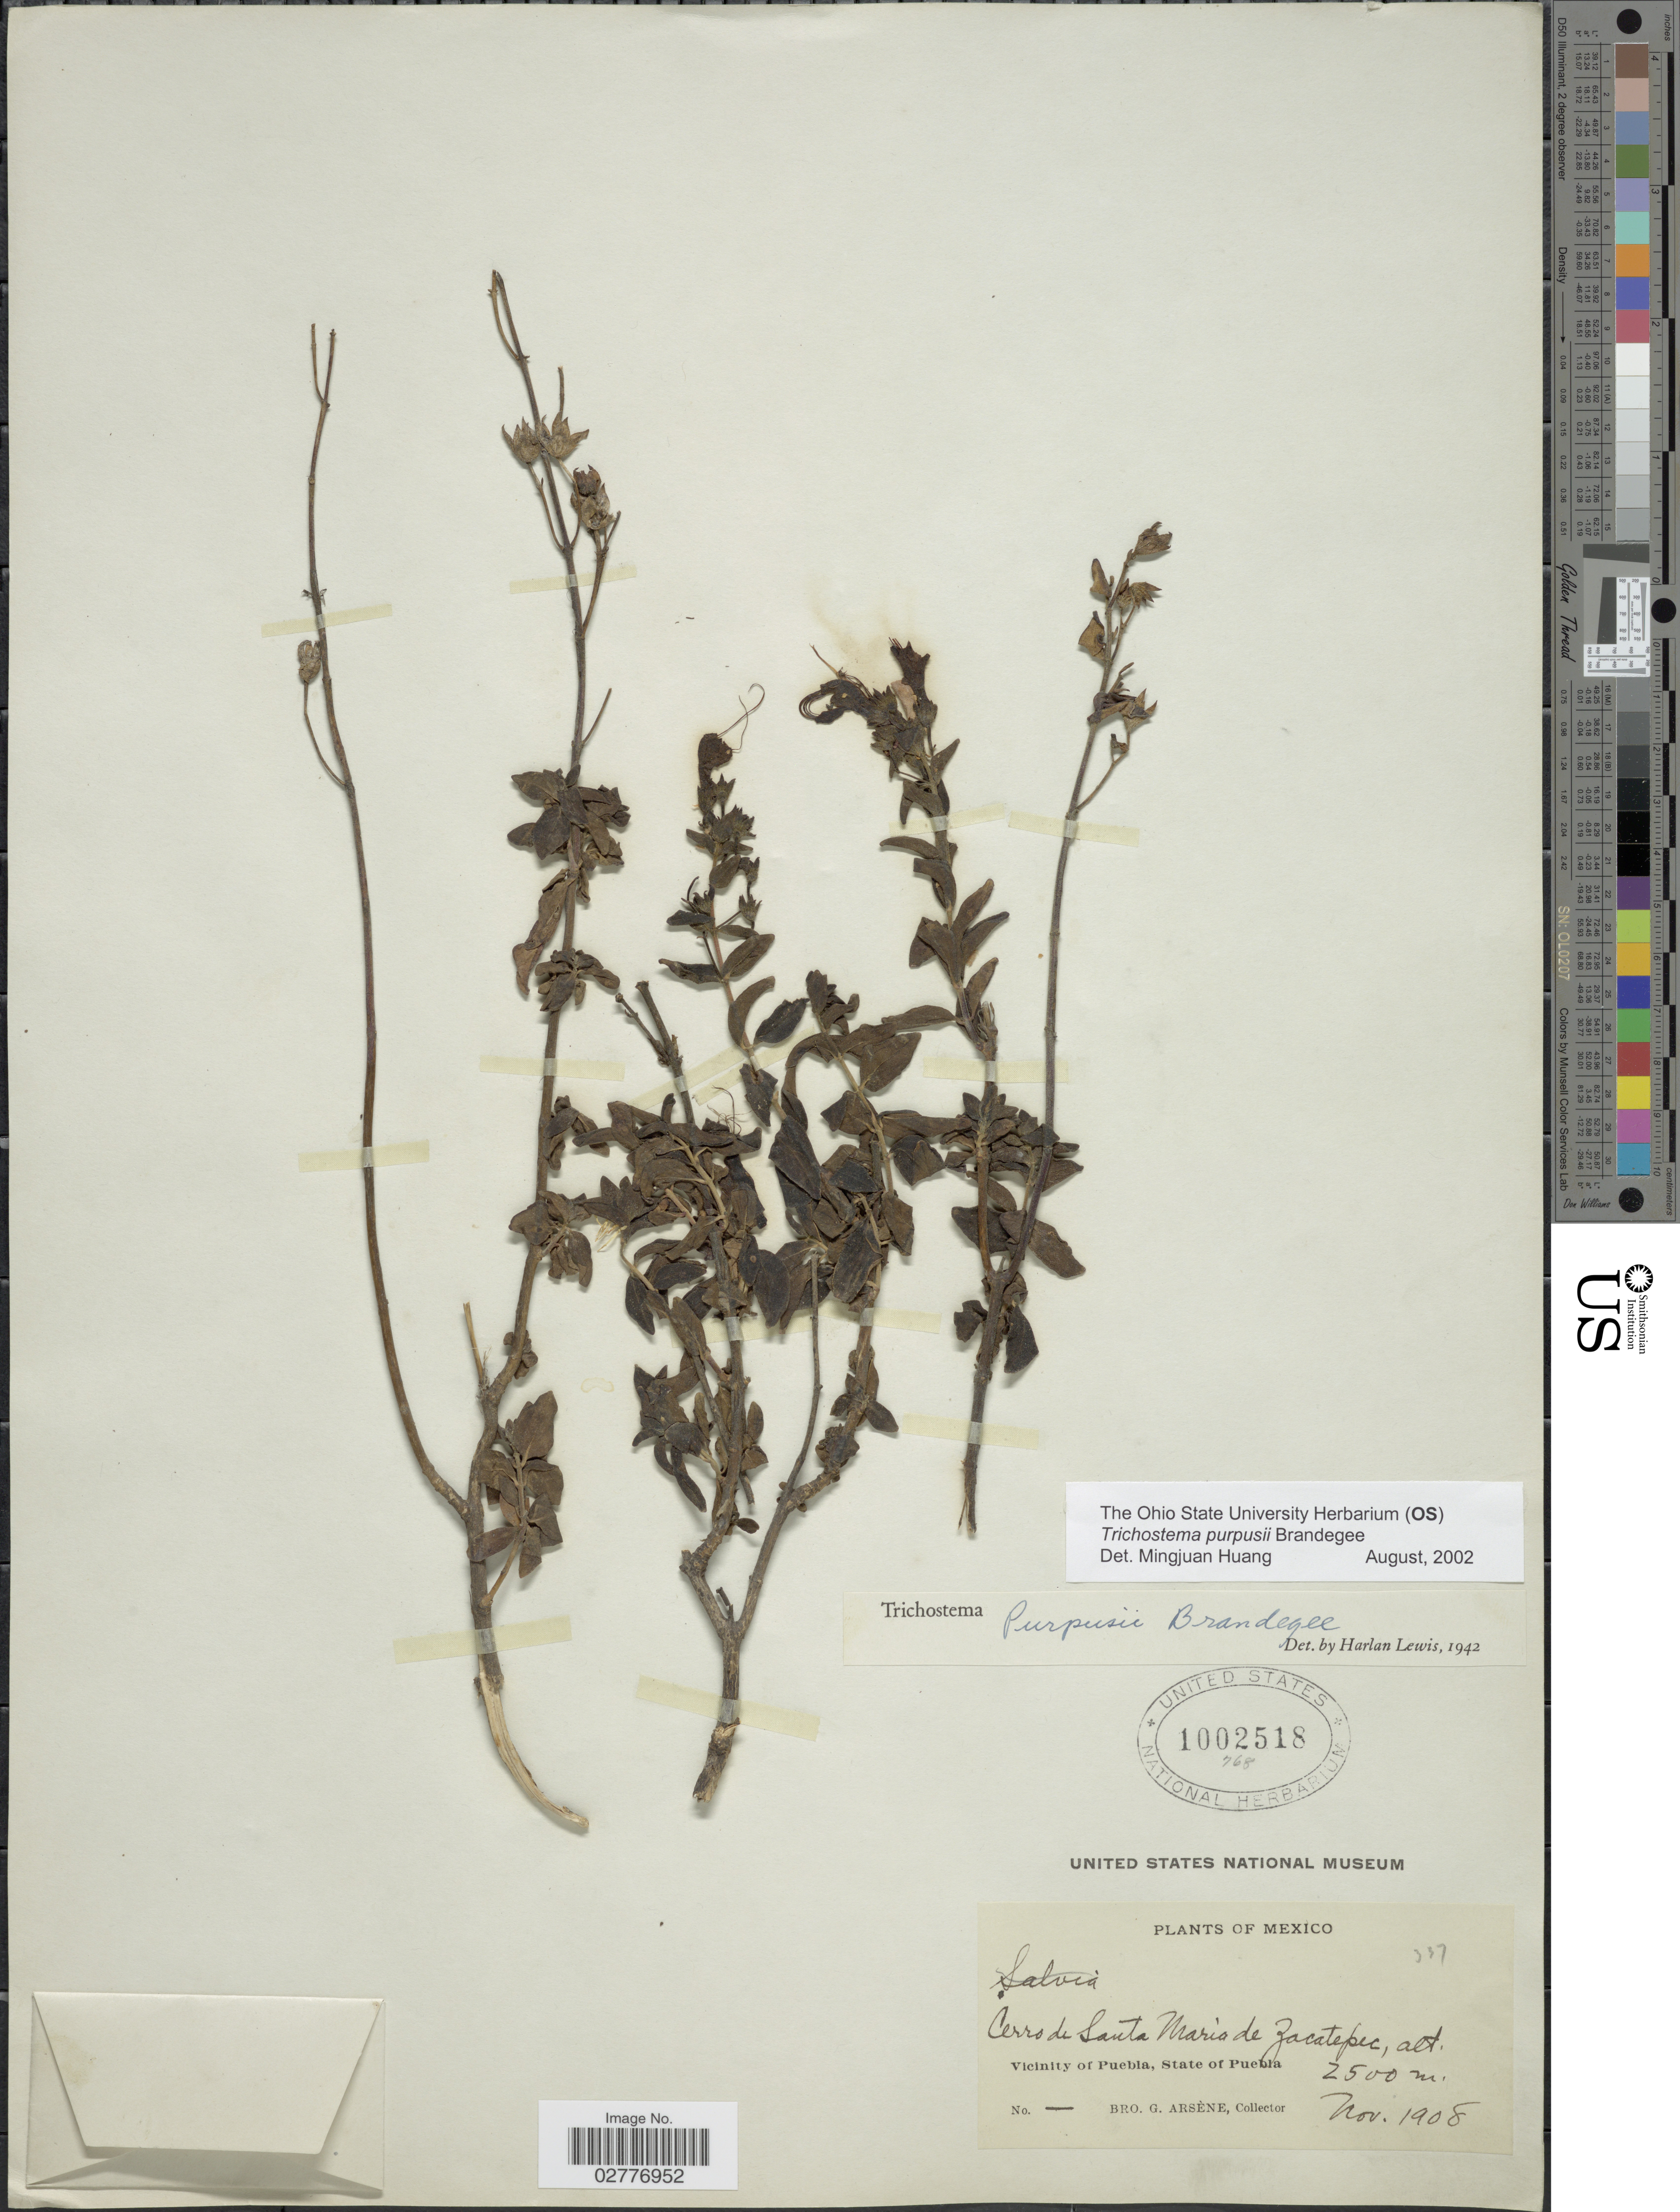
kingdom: Plantae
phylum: Tracheophyta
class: Magnoliopsida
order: Lamiales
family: Lamiaceae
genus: Trichostema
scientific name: Trichostema purpusii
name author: Brandegee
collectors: Bro. G. Arsène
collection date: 1908-11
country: Mexico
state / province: Puebla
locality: Cerro de Santa Maria de Zacatepec. Vicinity of Puebla.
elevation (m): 2500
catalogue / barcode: US 1002518